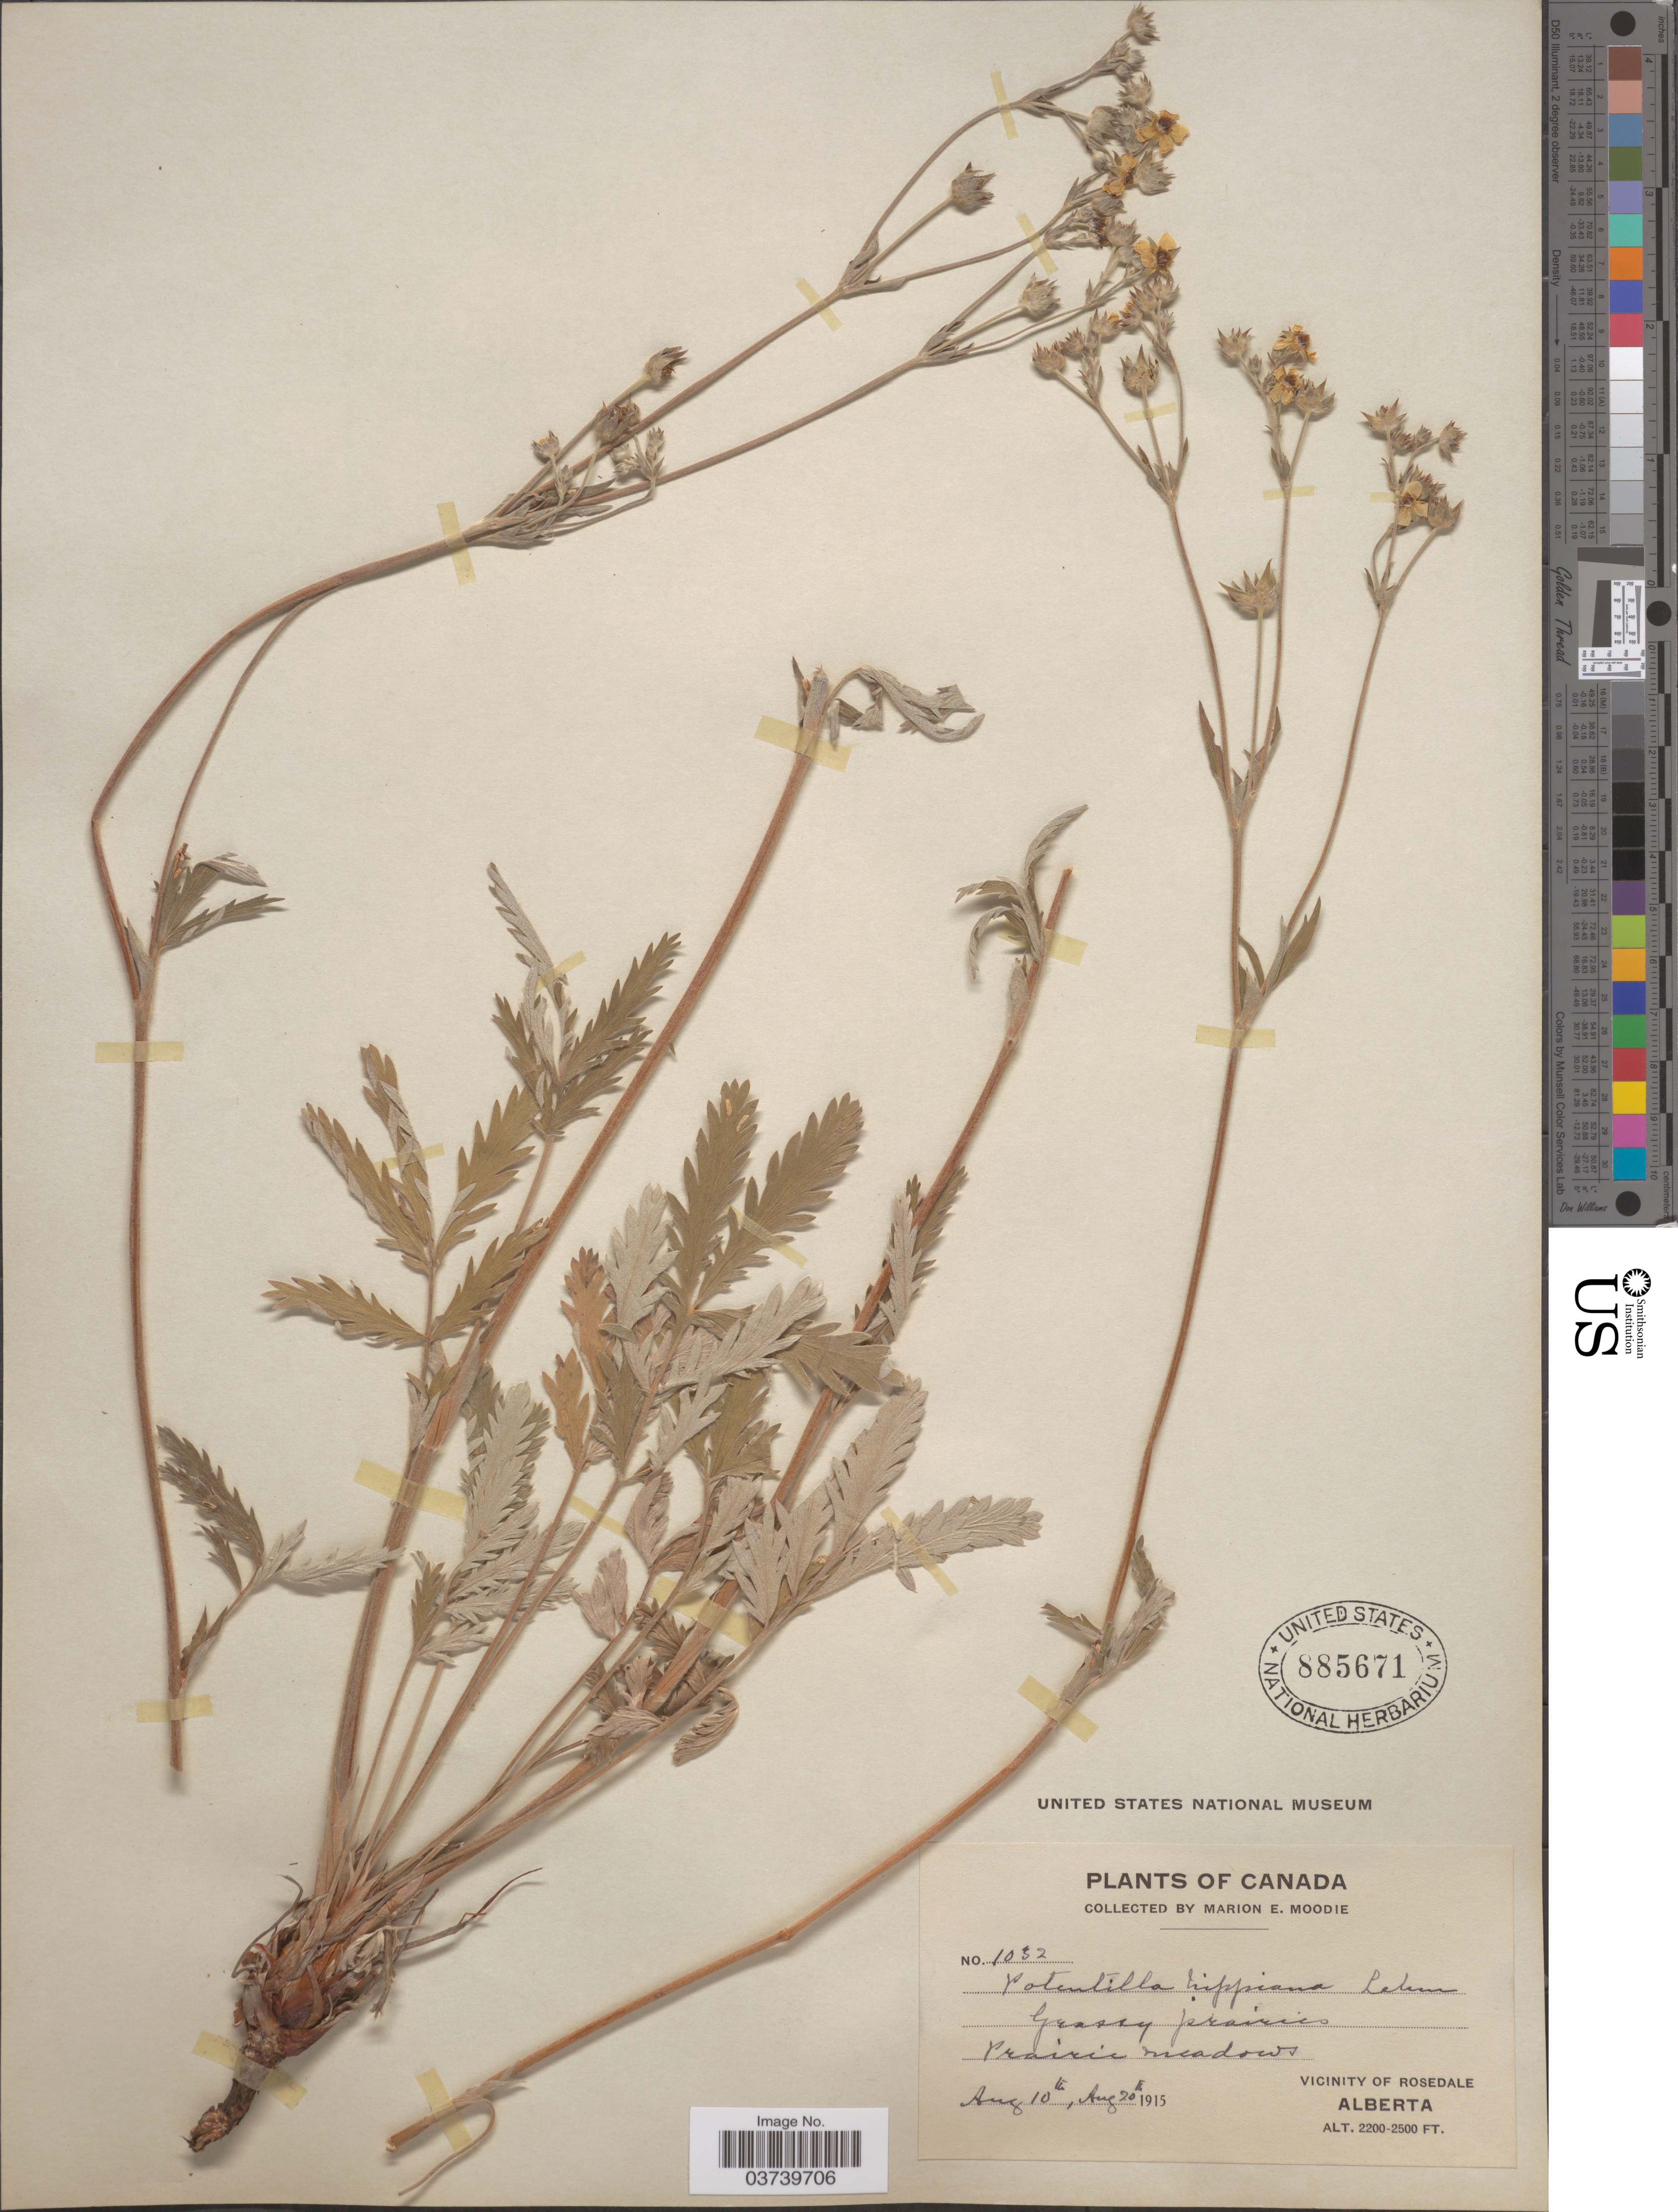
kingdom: Plantae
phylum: Tracheophyta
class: Magnoliopsida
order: Rosales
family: Rosaceae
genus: Potentilla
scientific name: Potentilla hippiana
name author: Lehm.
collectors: M. E. Moodie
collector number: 1032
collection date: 1915-08-10/1915-08-20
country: Canada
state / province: Alberta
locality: Vicinity of Rosedale.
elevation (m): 671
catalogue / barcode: US 885671